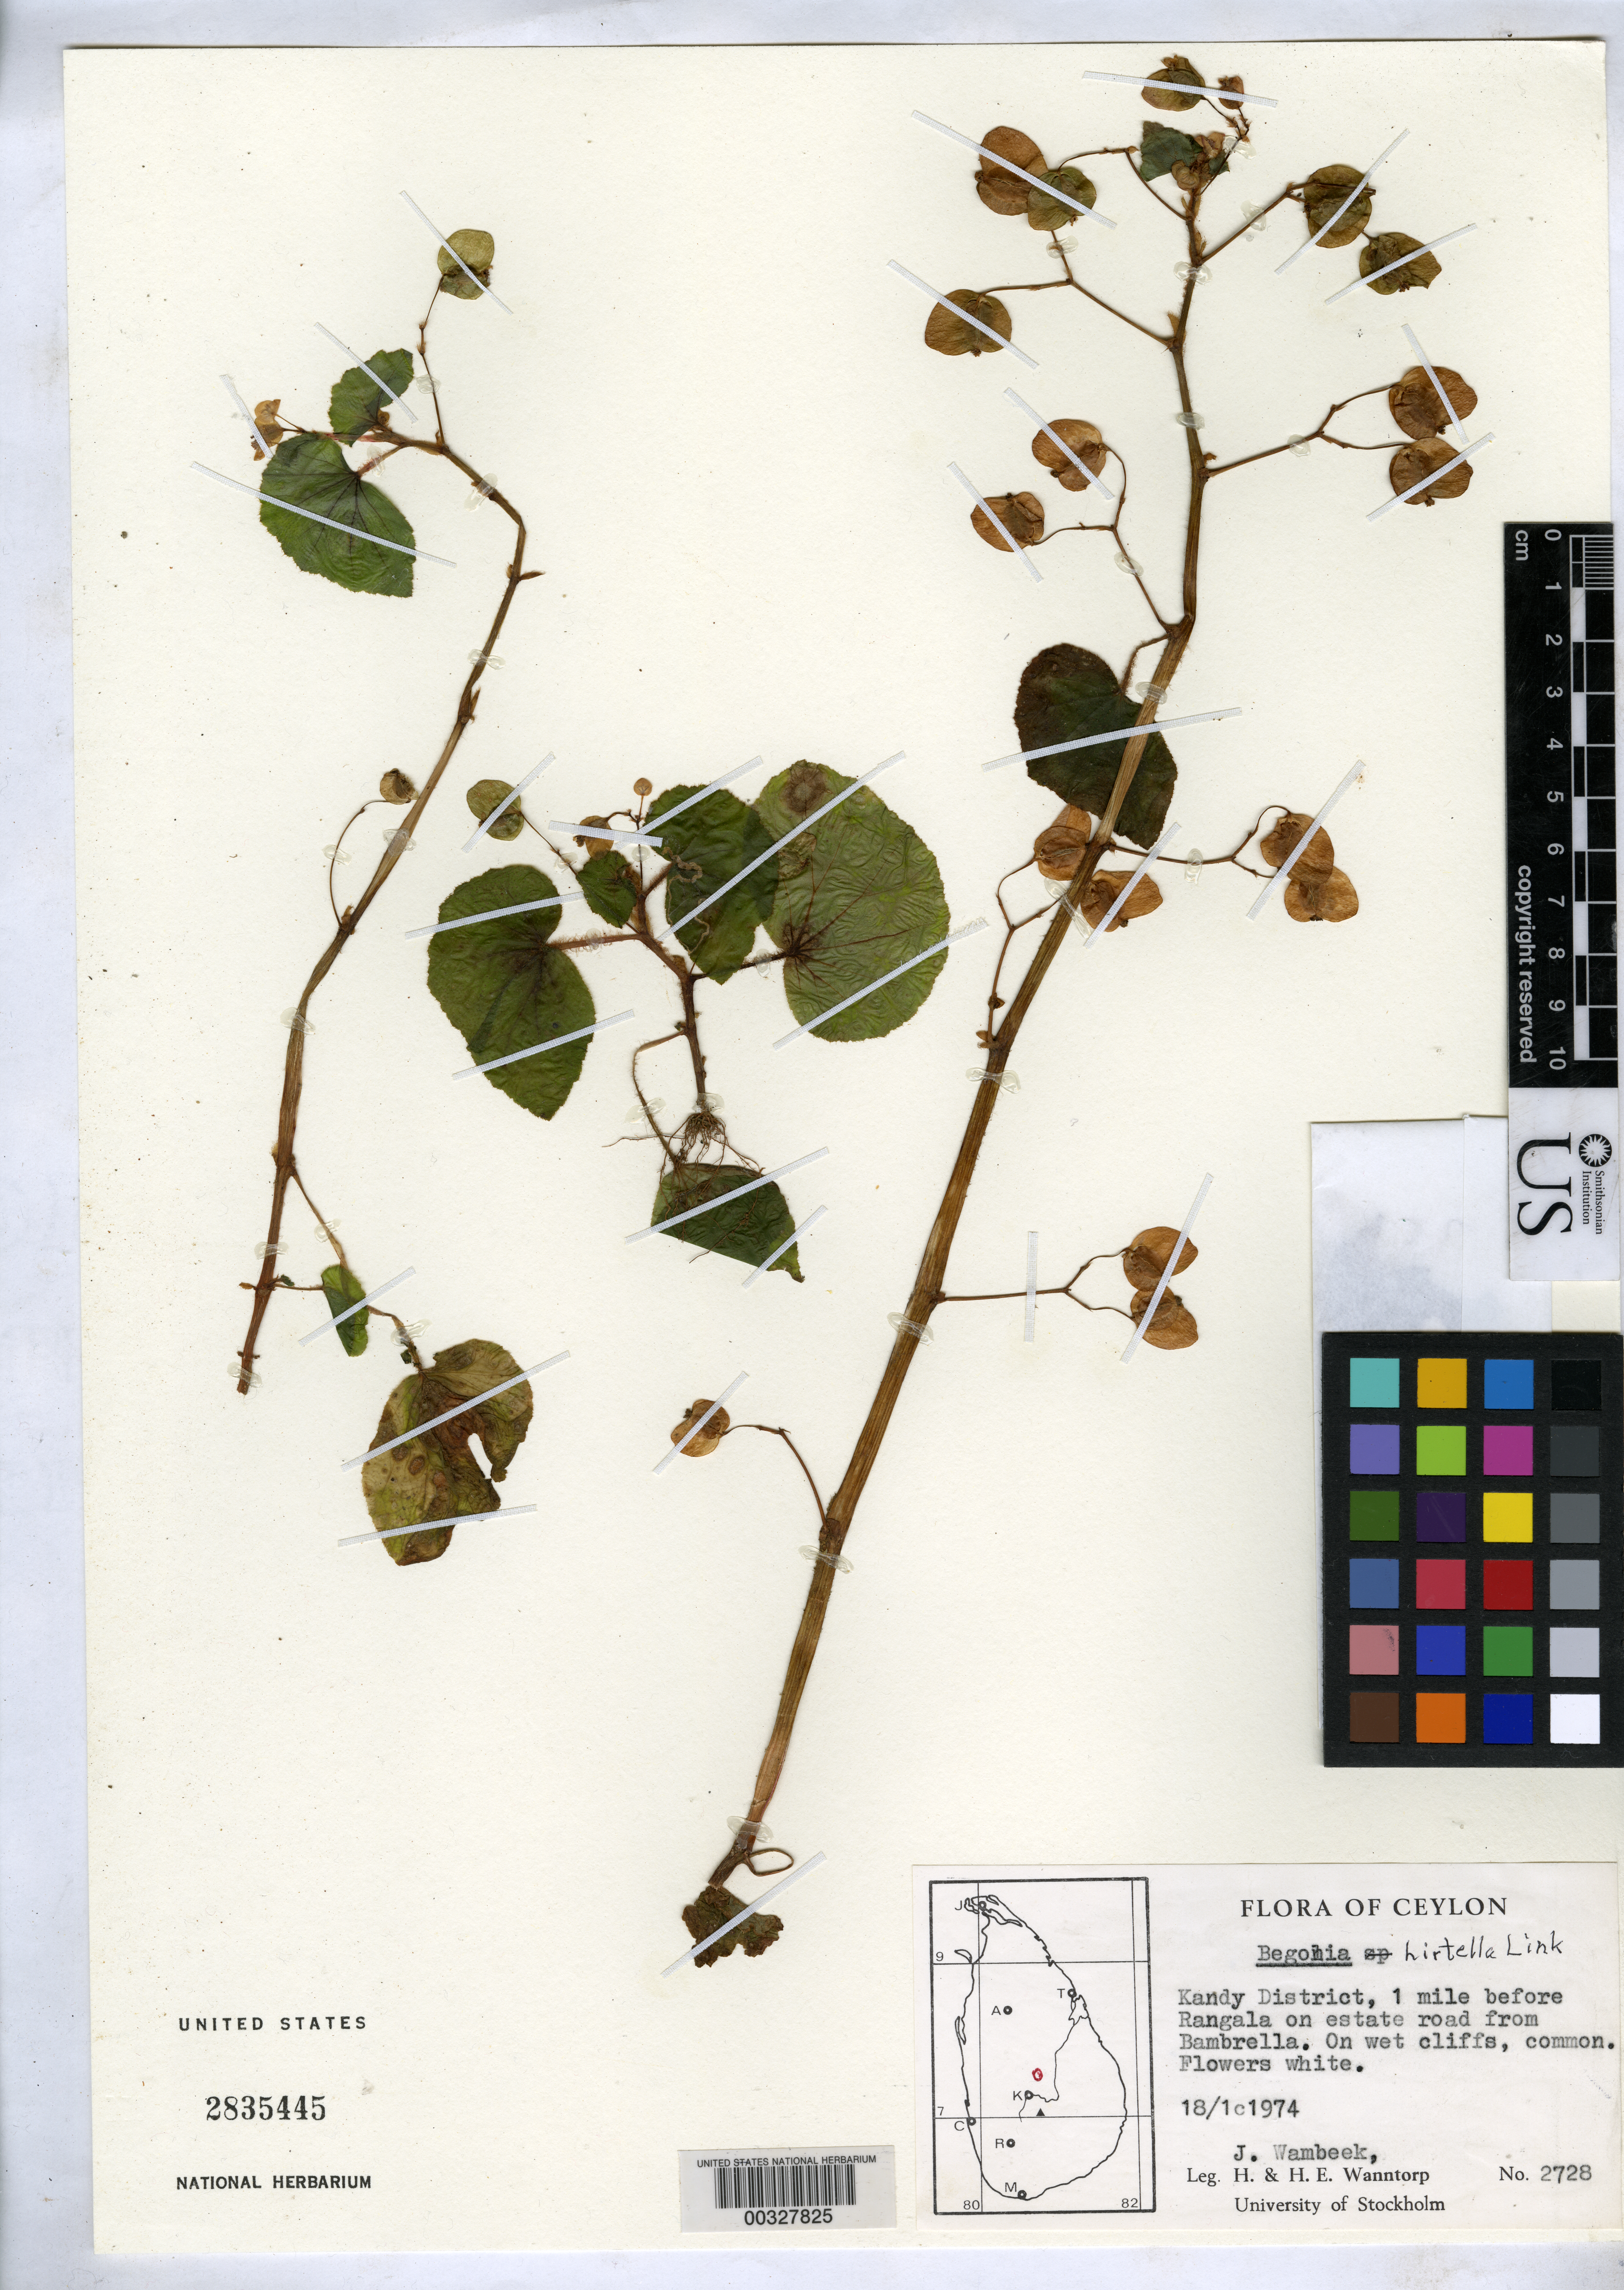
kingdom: Plantae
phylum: Tracheophyta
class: Magnoliopsida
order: Cucurbitales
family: Begoniaceae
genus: Begonia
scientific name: Begonia hirtella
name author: Link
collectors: J. Wambeek, H. Wanntorp & H.-E. Wanntorp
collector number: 2728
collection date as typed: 18 Jan 1974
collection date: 1974-01-18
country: Sri Lanka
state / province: Central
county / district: Kandy Dist.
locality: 1 mi before rangala on estate road from bambrella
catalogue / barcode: US 2835445